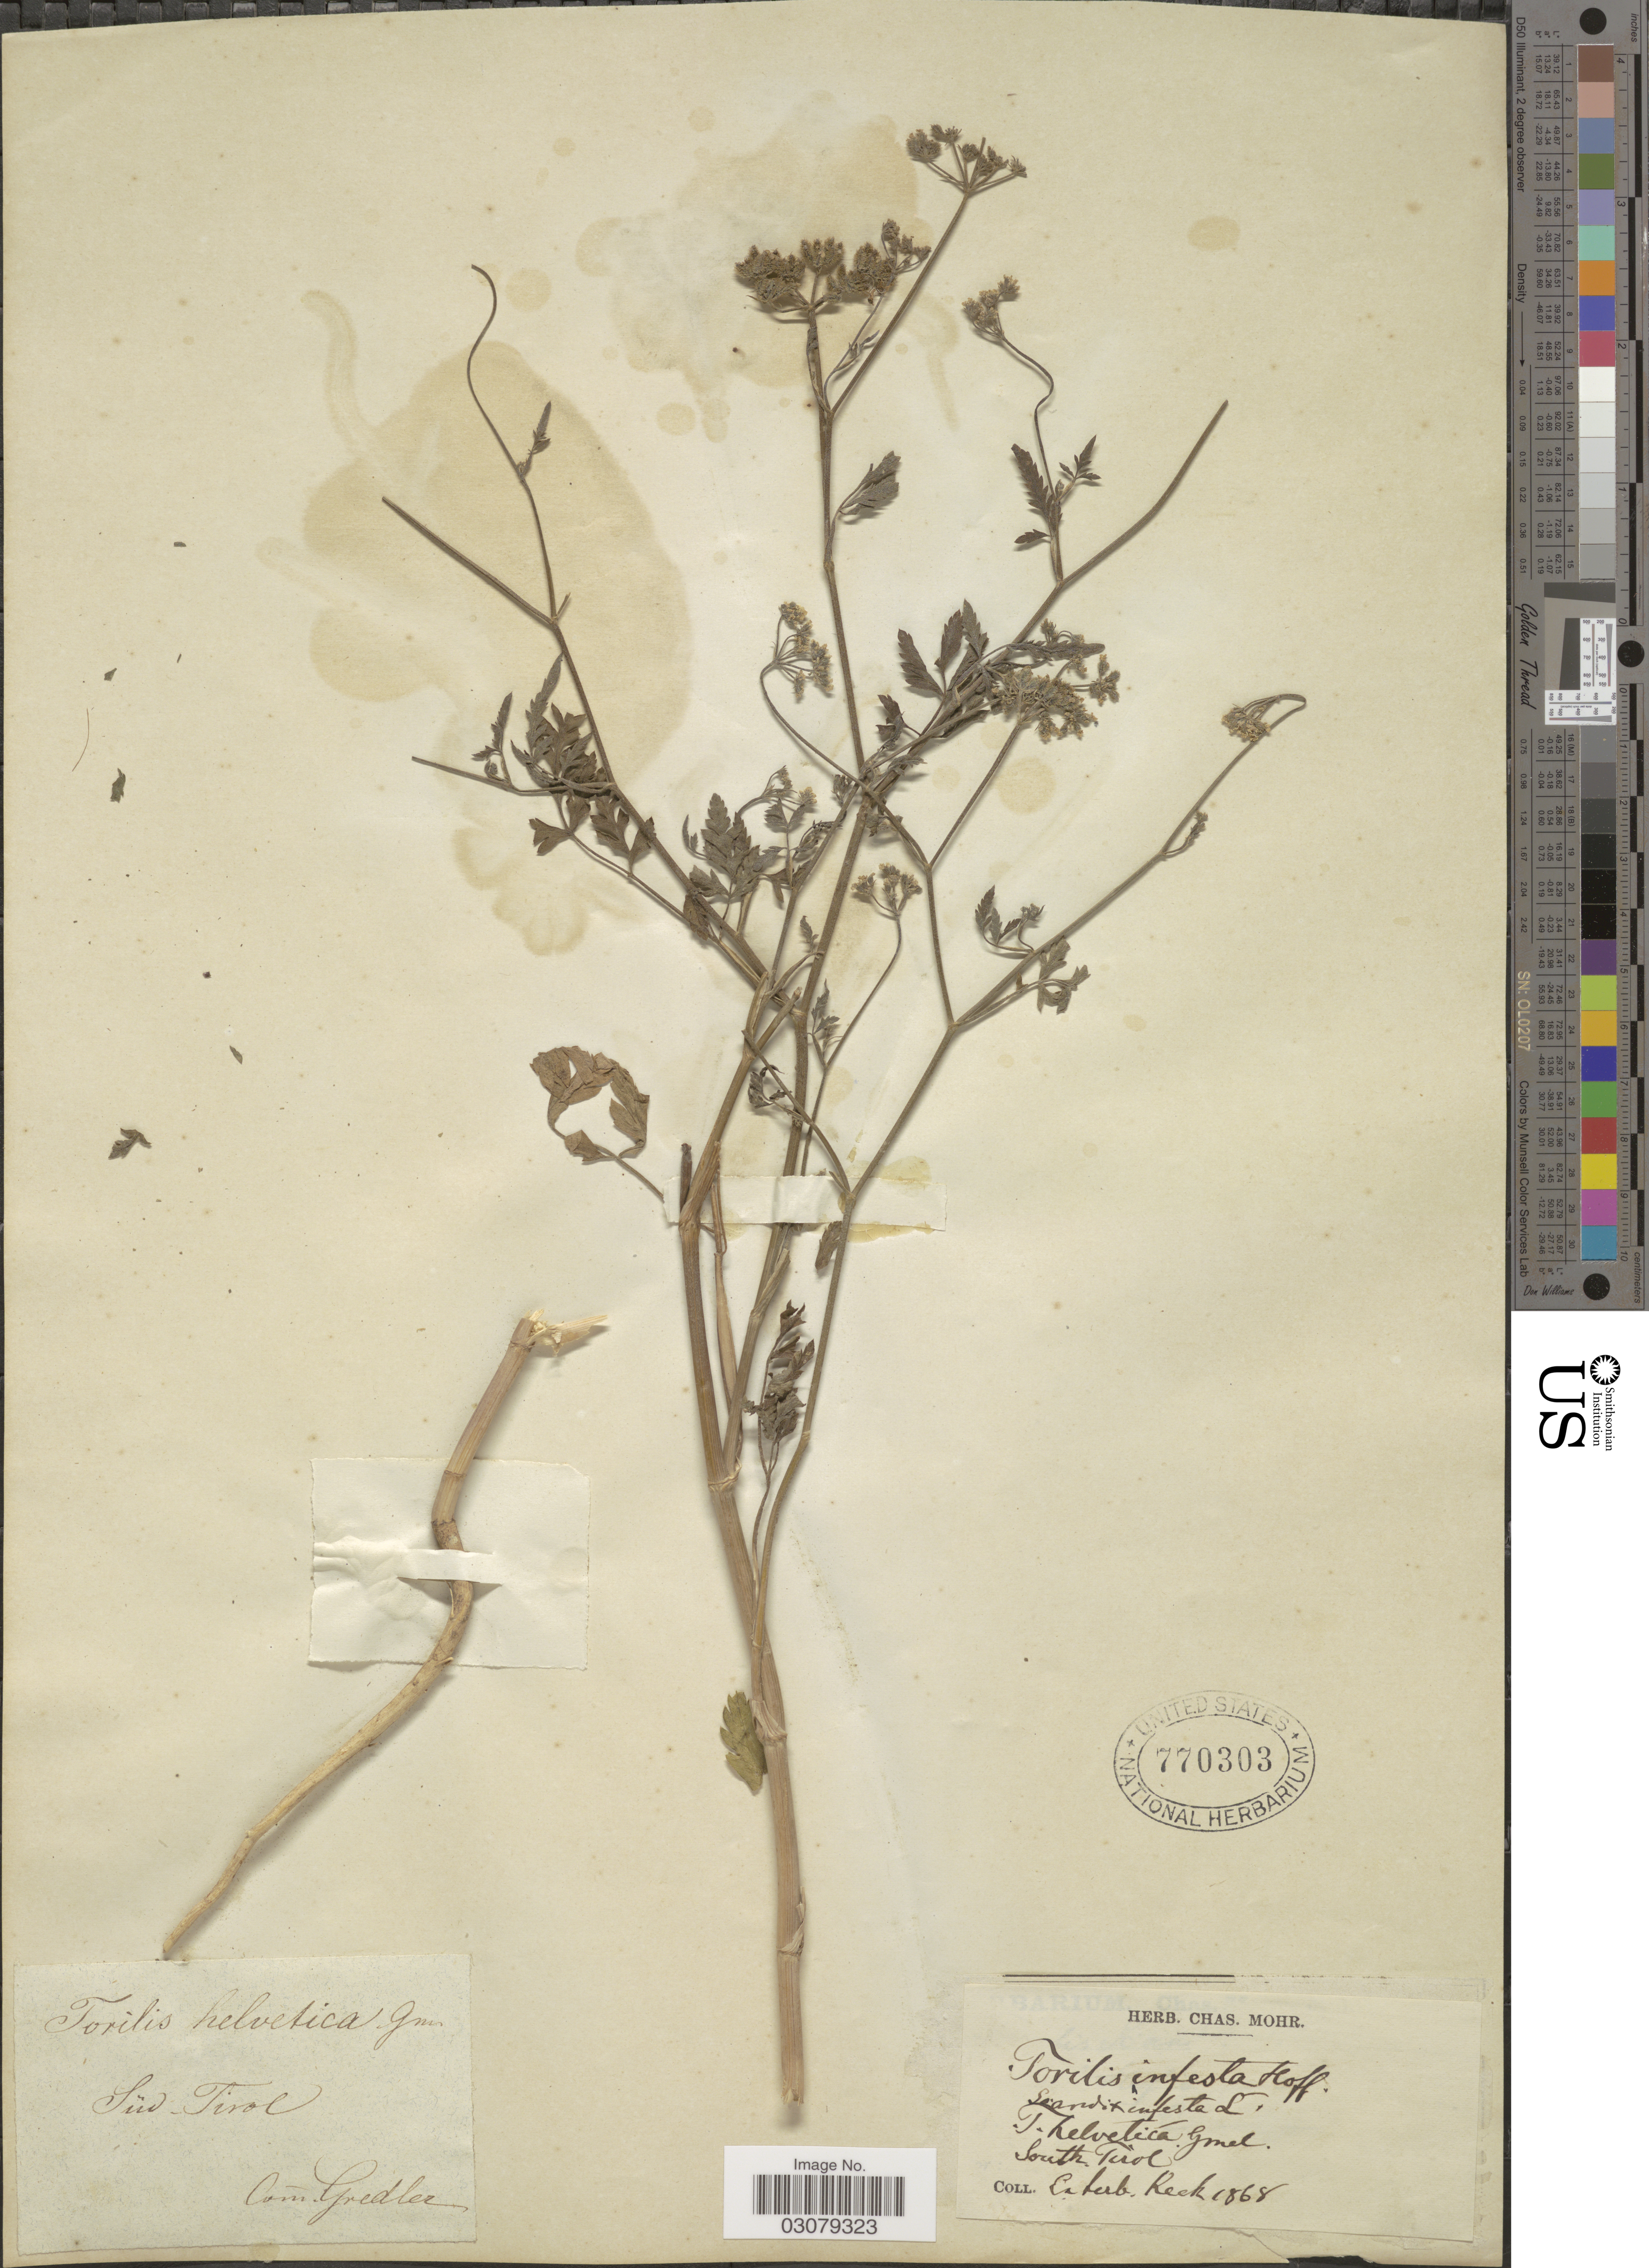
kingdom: Plantae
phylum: Tracheophyta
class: Magnoliopsida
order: Apiales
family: Apiaceae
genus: Torilis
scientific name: Torilis infesta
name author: (L.) Clairv.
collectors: Ex Herb. Keck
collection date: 1868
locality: South Tirol.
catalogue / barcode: US 770303